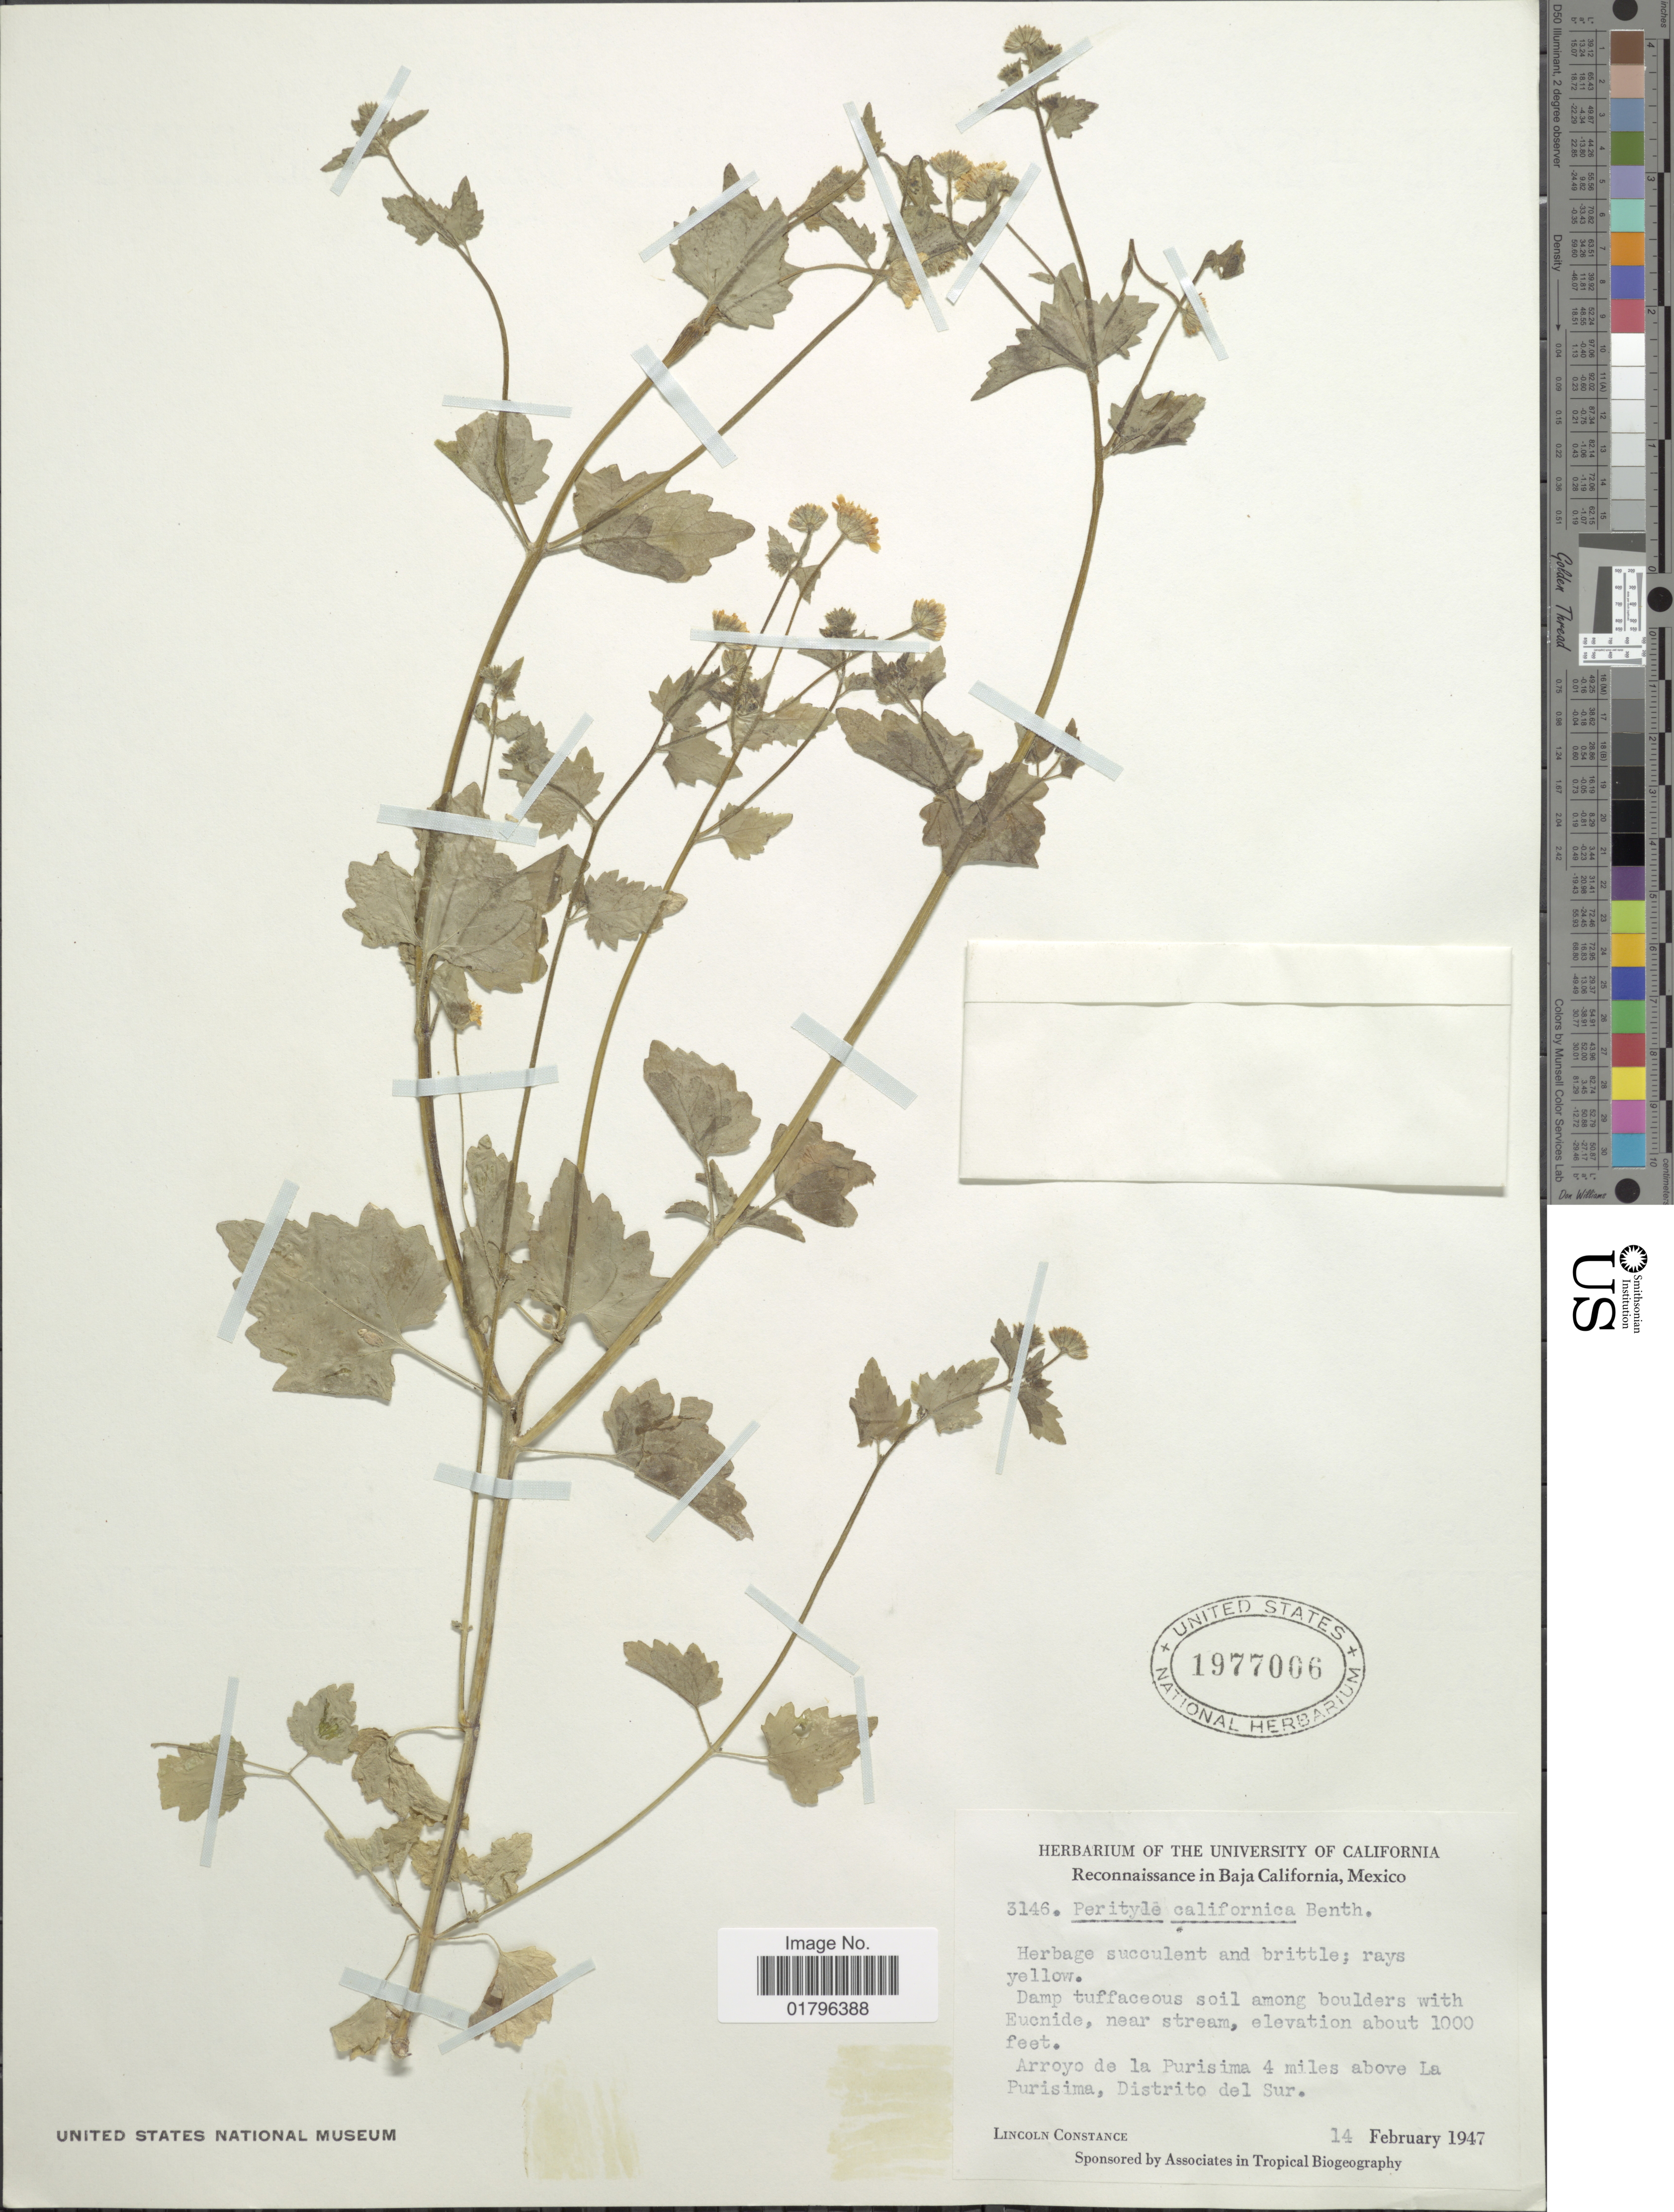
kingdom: Plantae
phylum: Tracheophyta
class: Magnoliopsida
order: Asterales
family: Asteraceae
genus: Perityle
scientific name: Perityle californica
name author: Benth.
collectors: L. Constance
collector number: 3146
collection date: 1947-02-14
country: Mexico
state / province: Baja California Sur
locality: Reconnaissance in Baja California, Arroyo de la Purisima 4 miles above La Purisima, Distrito del Sur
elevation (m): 305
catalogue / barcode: US 1977006